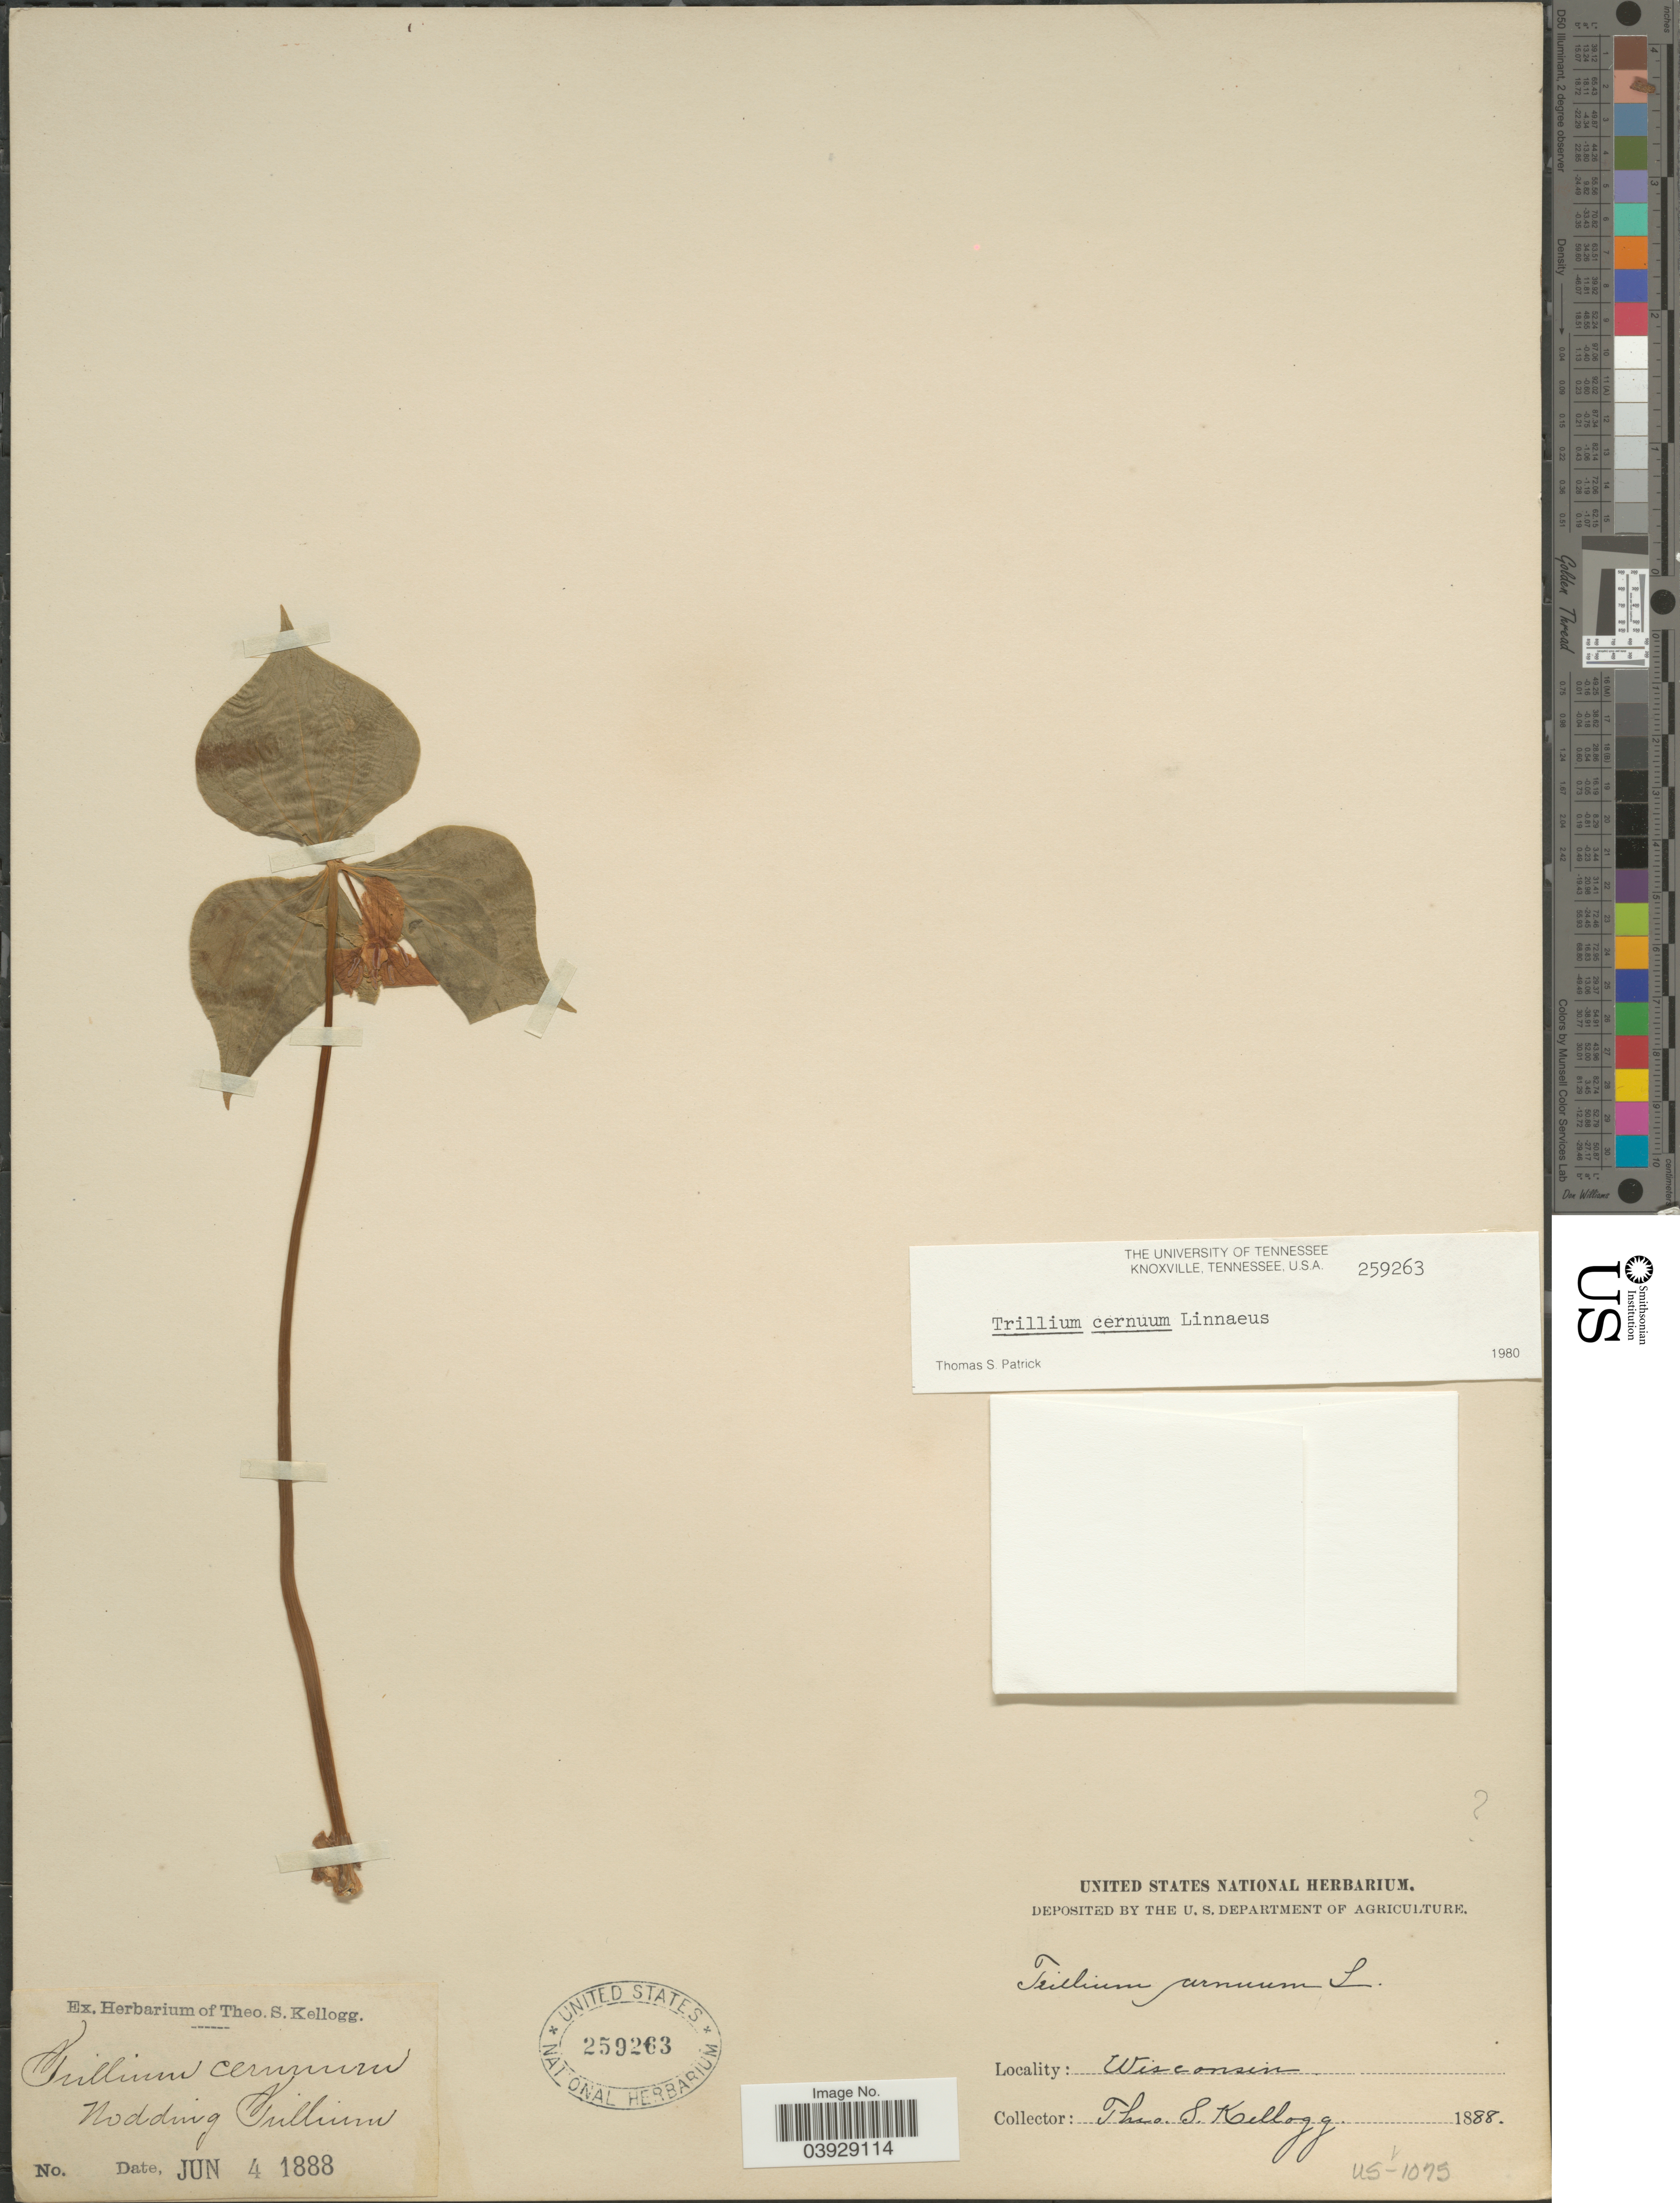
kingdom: Plantae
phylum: Tracheophyta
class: Liliopsida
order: Liliales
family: Melanthiaceae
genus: Trillium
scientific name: Trillium cernuum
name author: L.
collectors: T. S. Kellogg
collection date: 1888-06-04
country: United States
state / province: Wisconsin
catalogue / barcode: US 259263